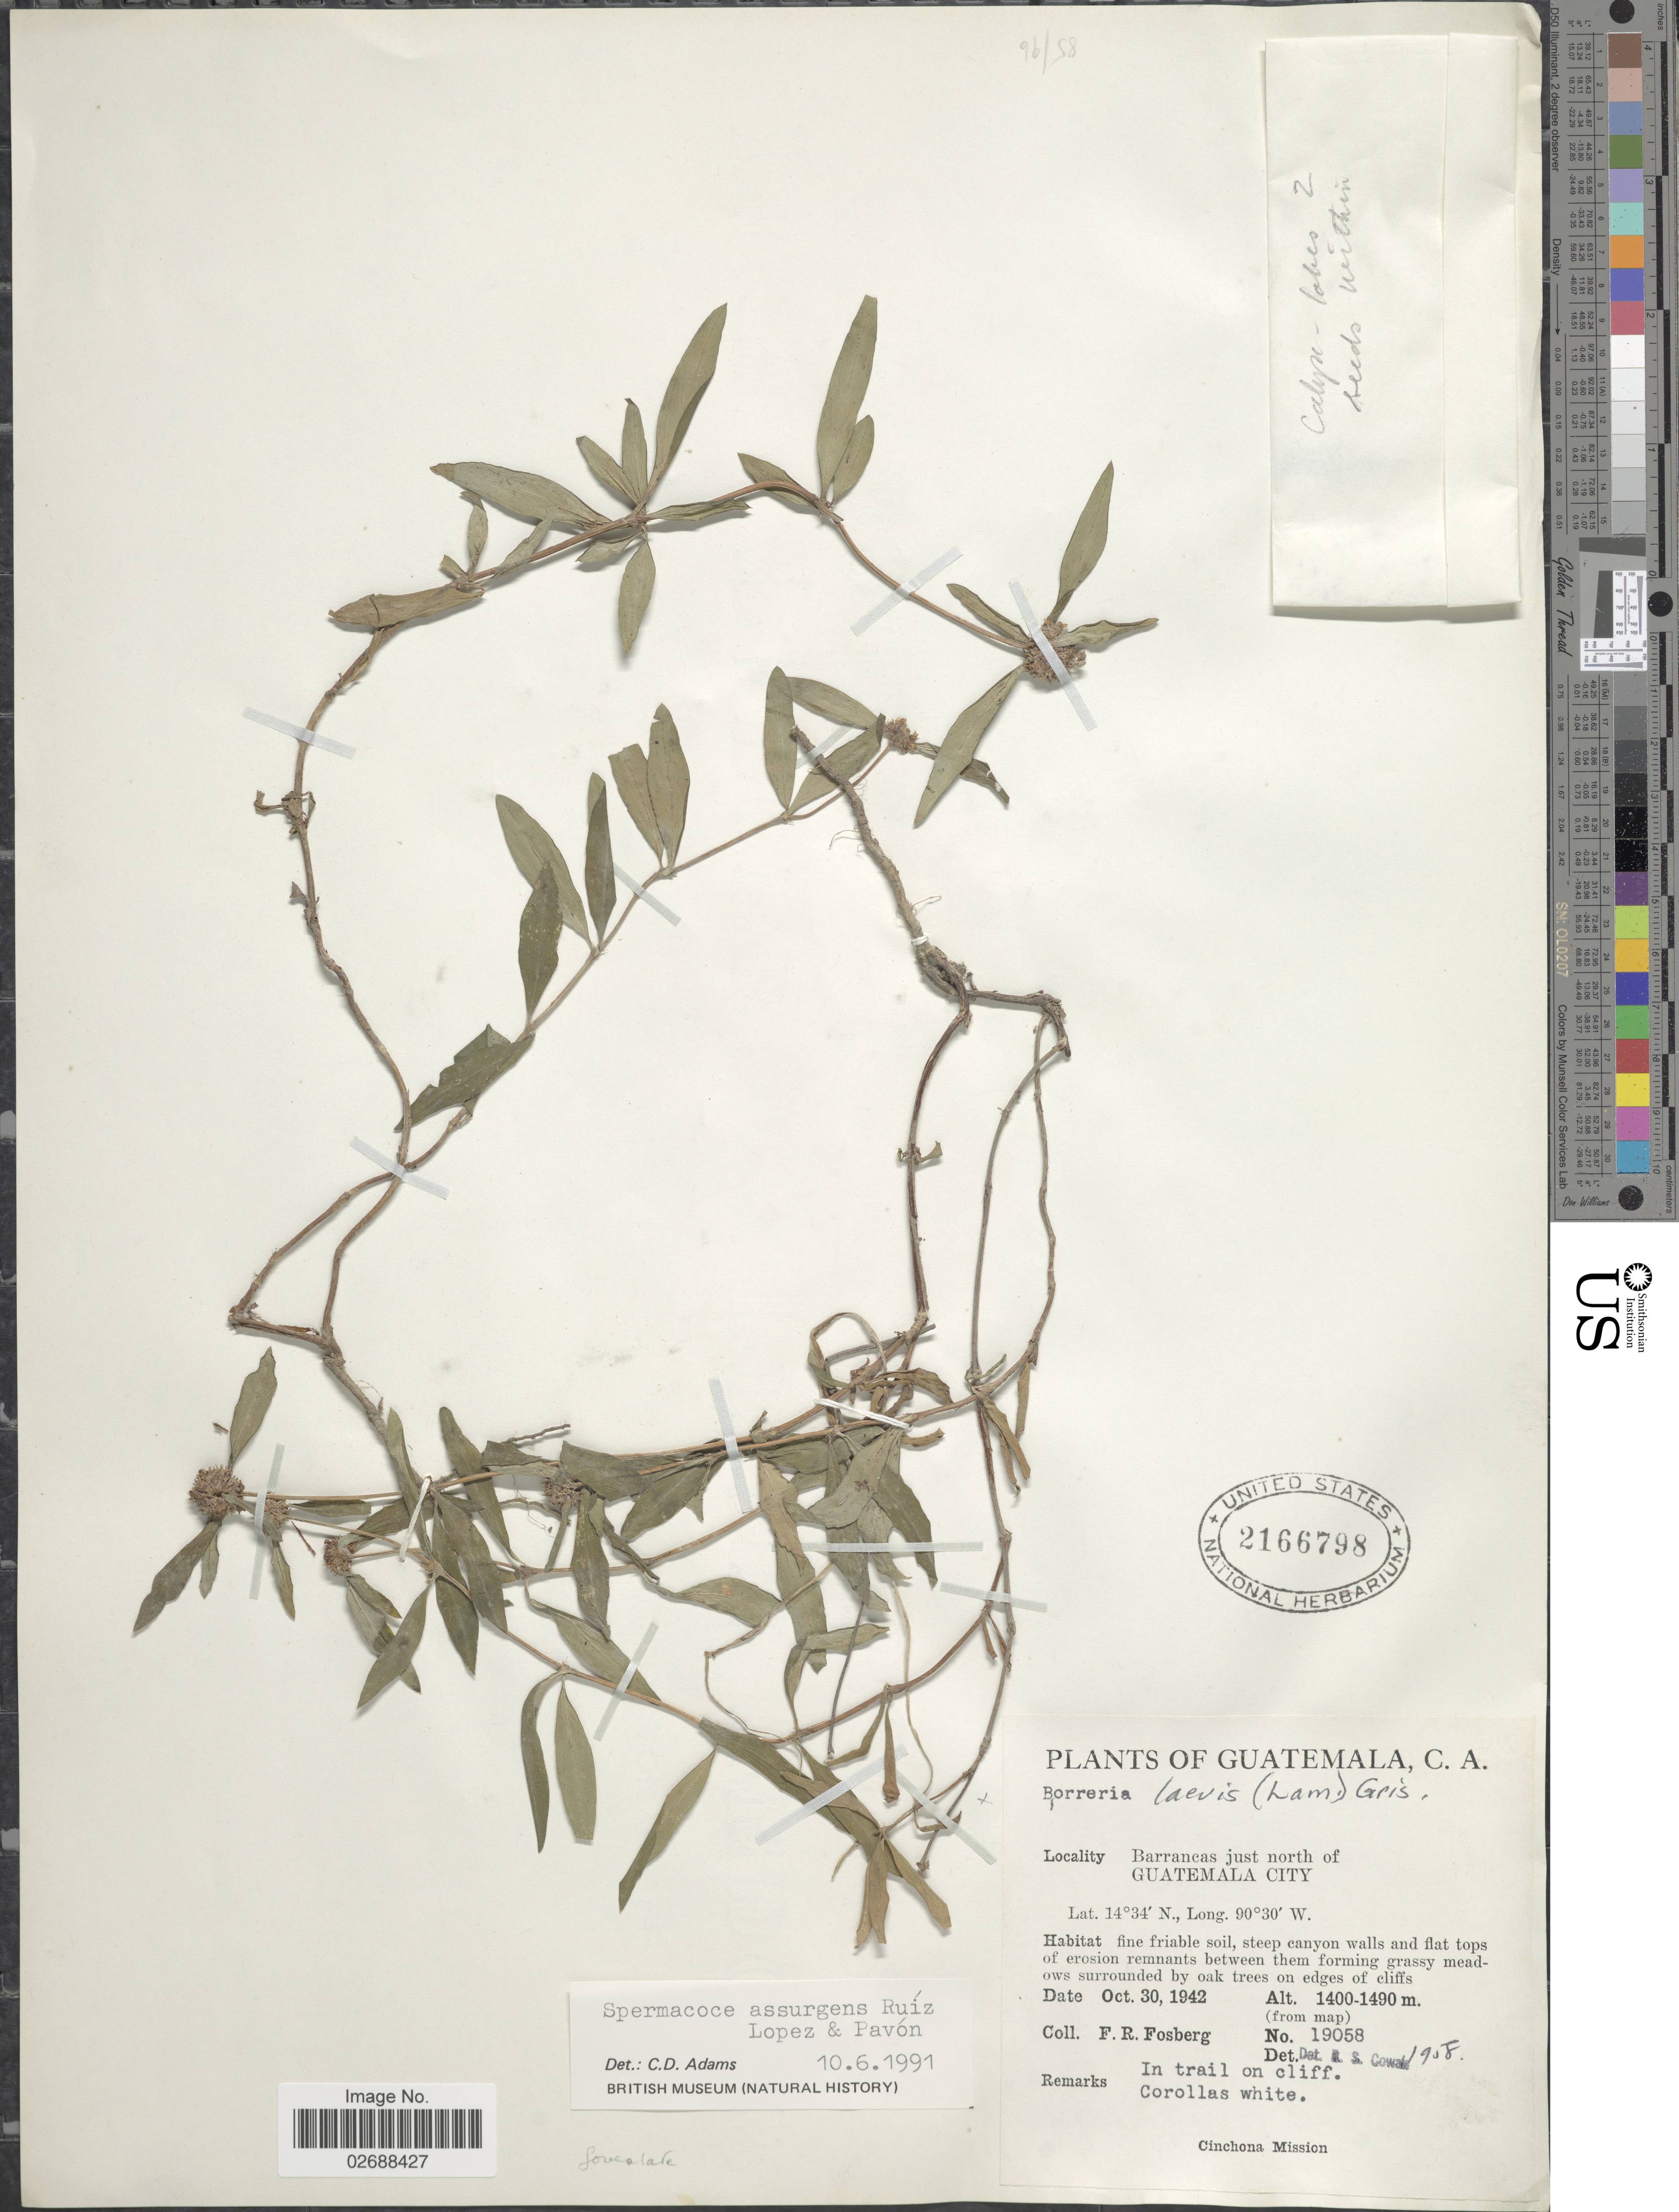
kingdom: Plantae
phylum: Tracheophyta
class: Magnoliopsida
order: Gentianales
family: Rubiaceae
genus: Spermacoce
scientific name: Spermacoce assurgens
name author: Ruiz & Pav.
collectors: F. R. Fosberg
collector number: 19058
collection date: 1942-10-30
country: Guatemala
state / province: Guatemala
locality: Barrancas just north of Guatemala City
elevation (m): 1400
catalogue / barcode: US 2166798